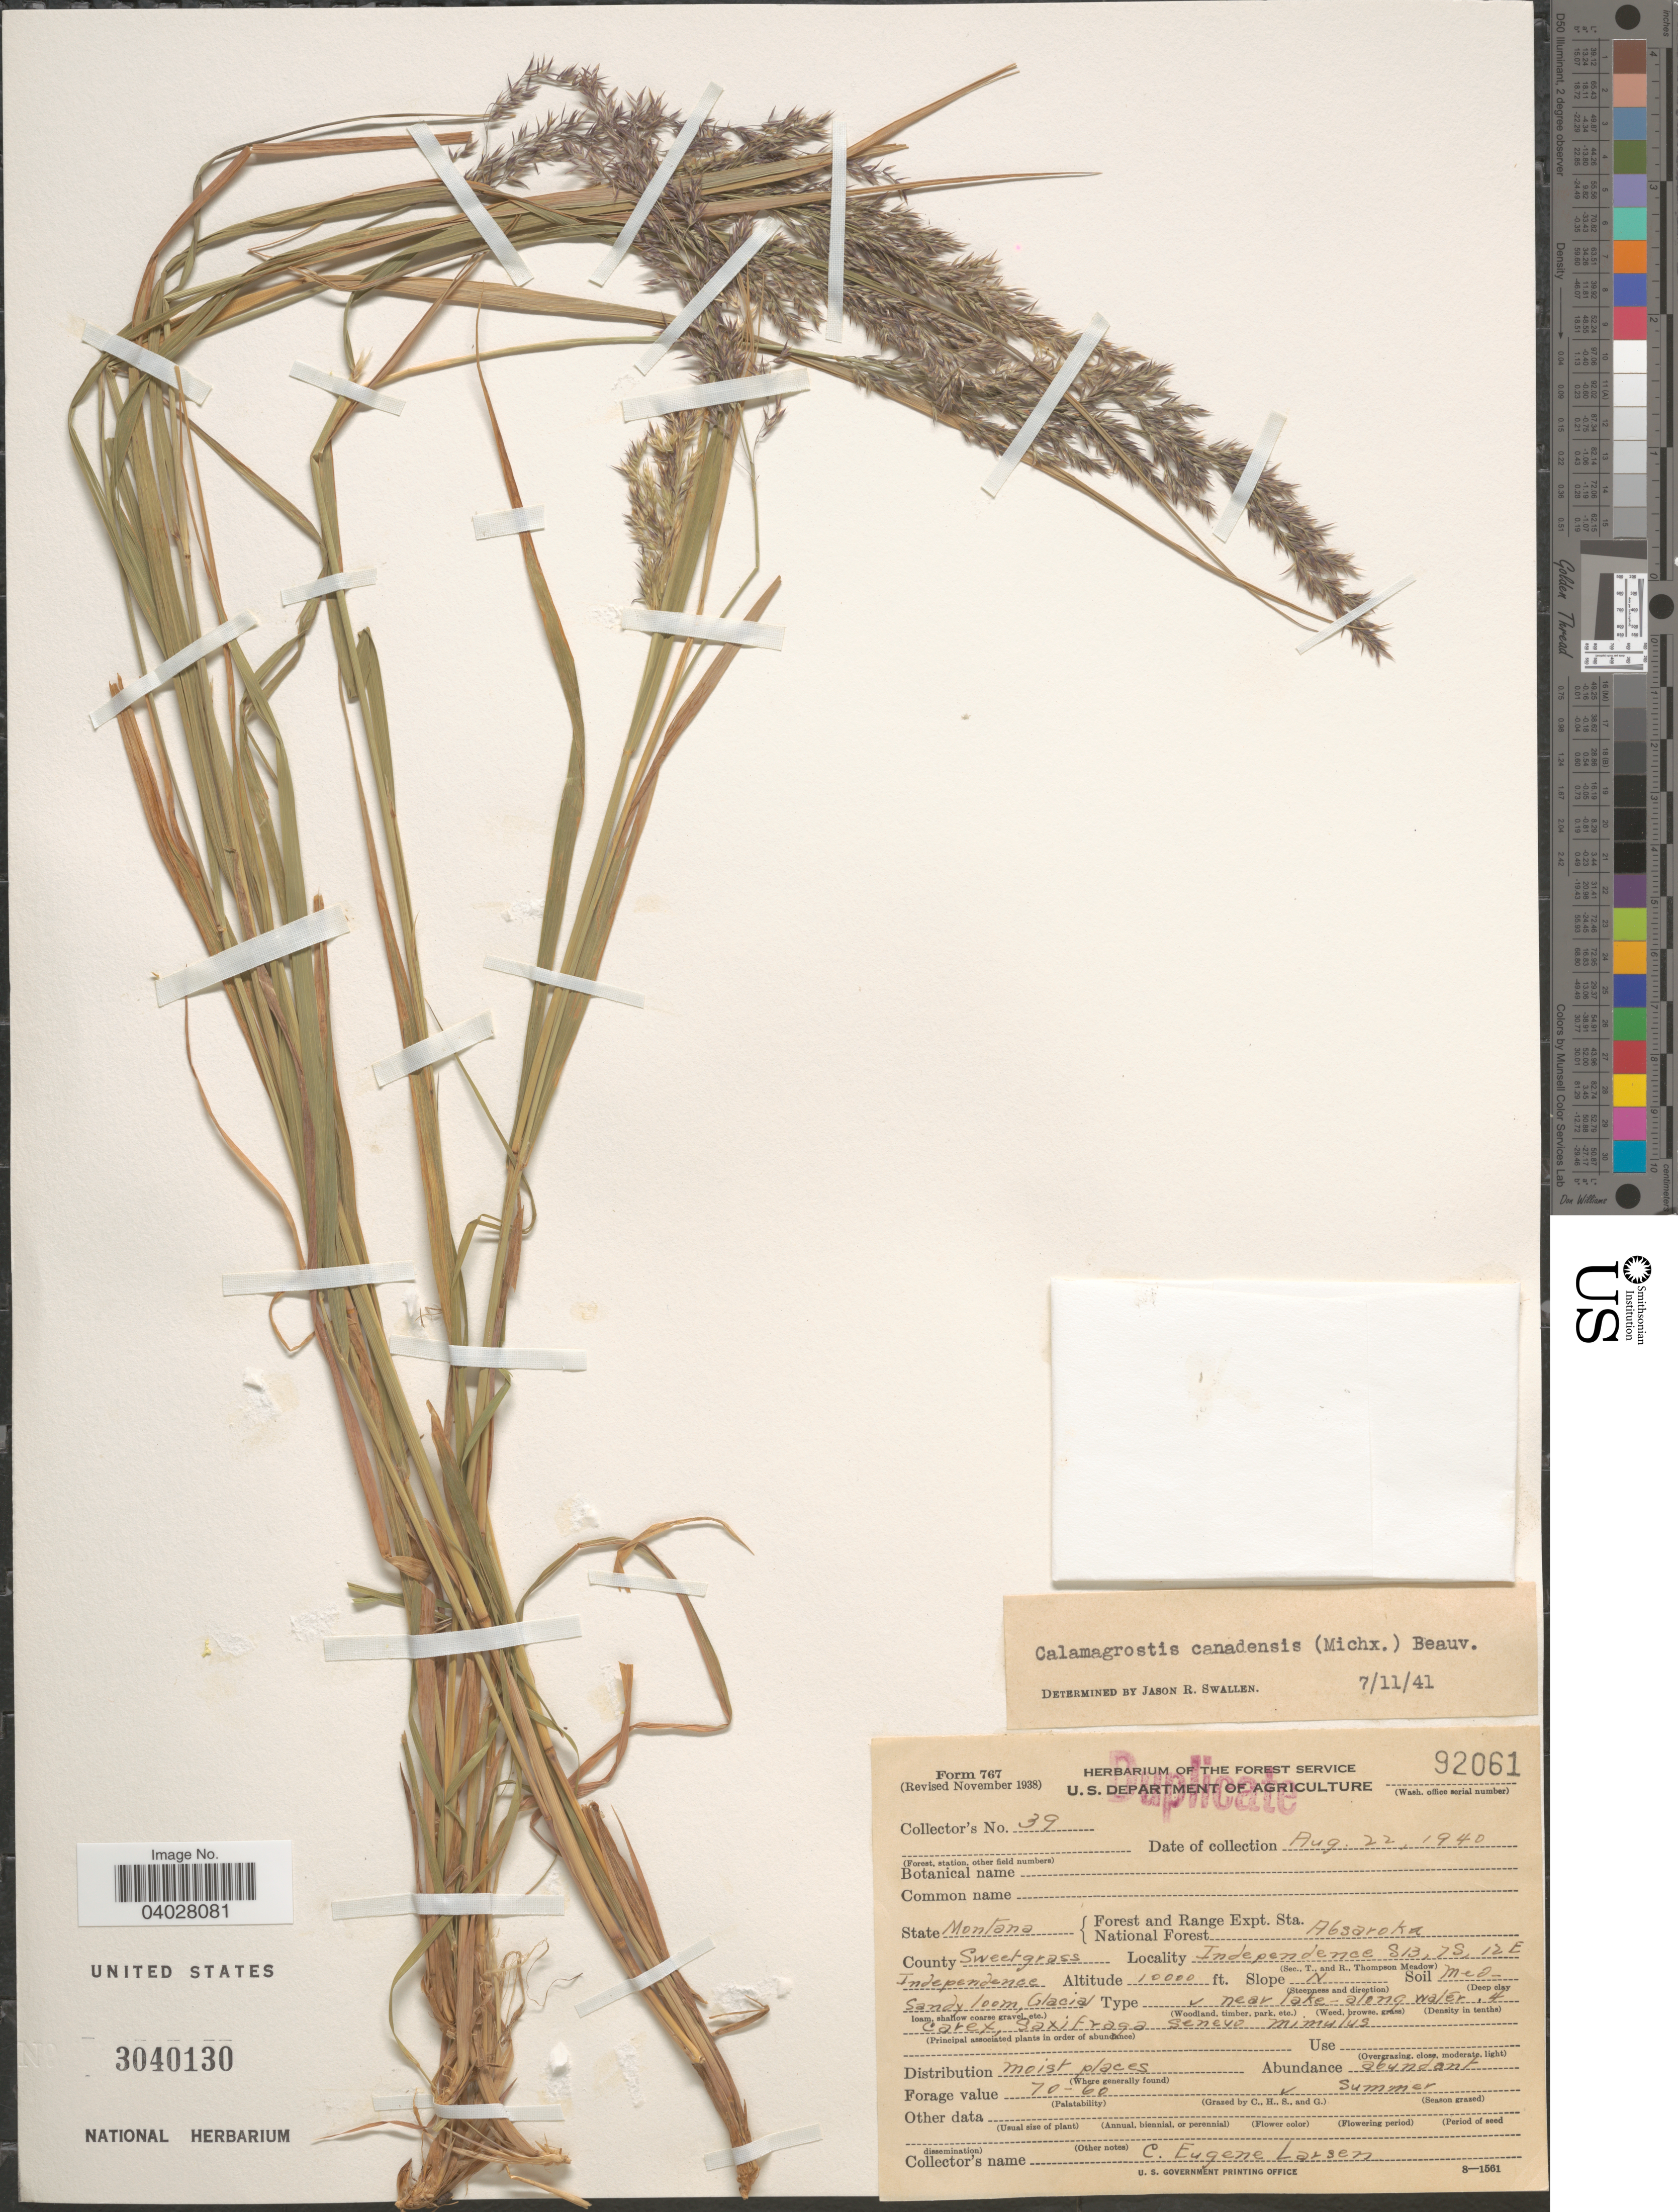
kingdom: Plantae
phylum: Tracheophyta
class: Liliopsida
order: Poales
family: Poaceae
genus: Calamagrostis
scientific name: Calamagrostis canadensis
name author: (Michx.) P. Beauv.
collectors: C. Largen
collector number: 39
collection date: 1940-08-22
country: United States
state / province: Montana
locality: Forest and Range Expt. Sta. National Forest Absaroka. County Sweetgrass. Independence S13, 7S, 12E. Independence.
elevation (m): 305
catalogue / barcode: US 3040130